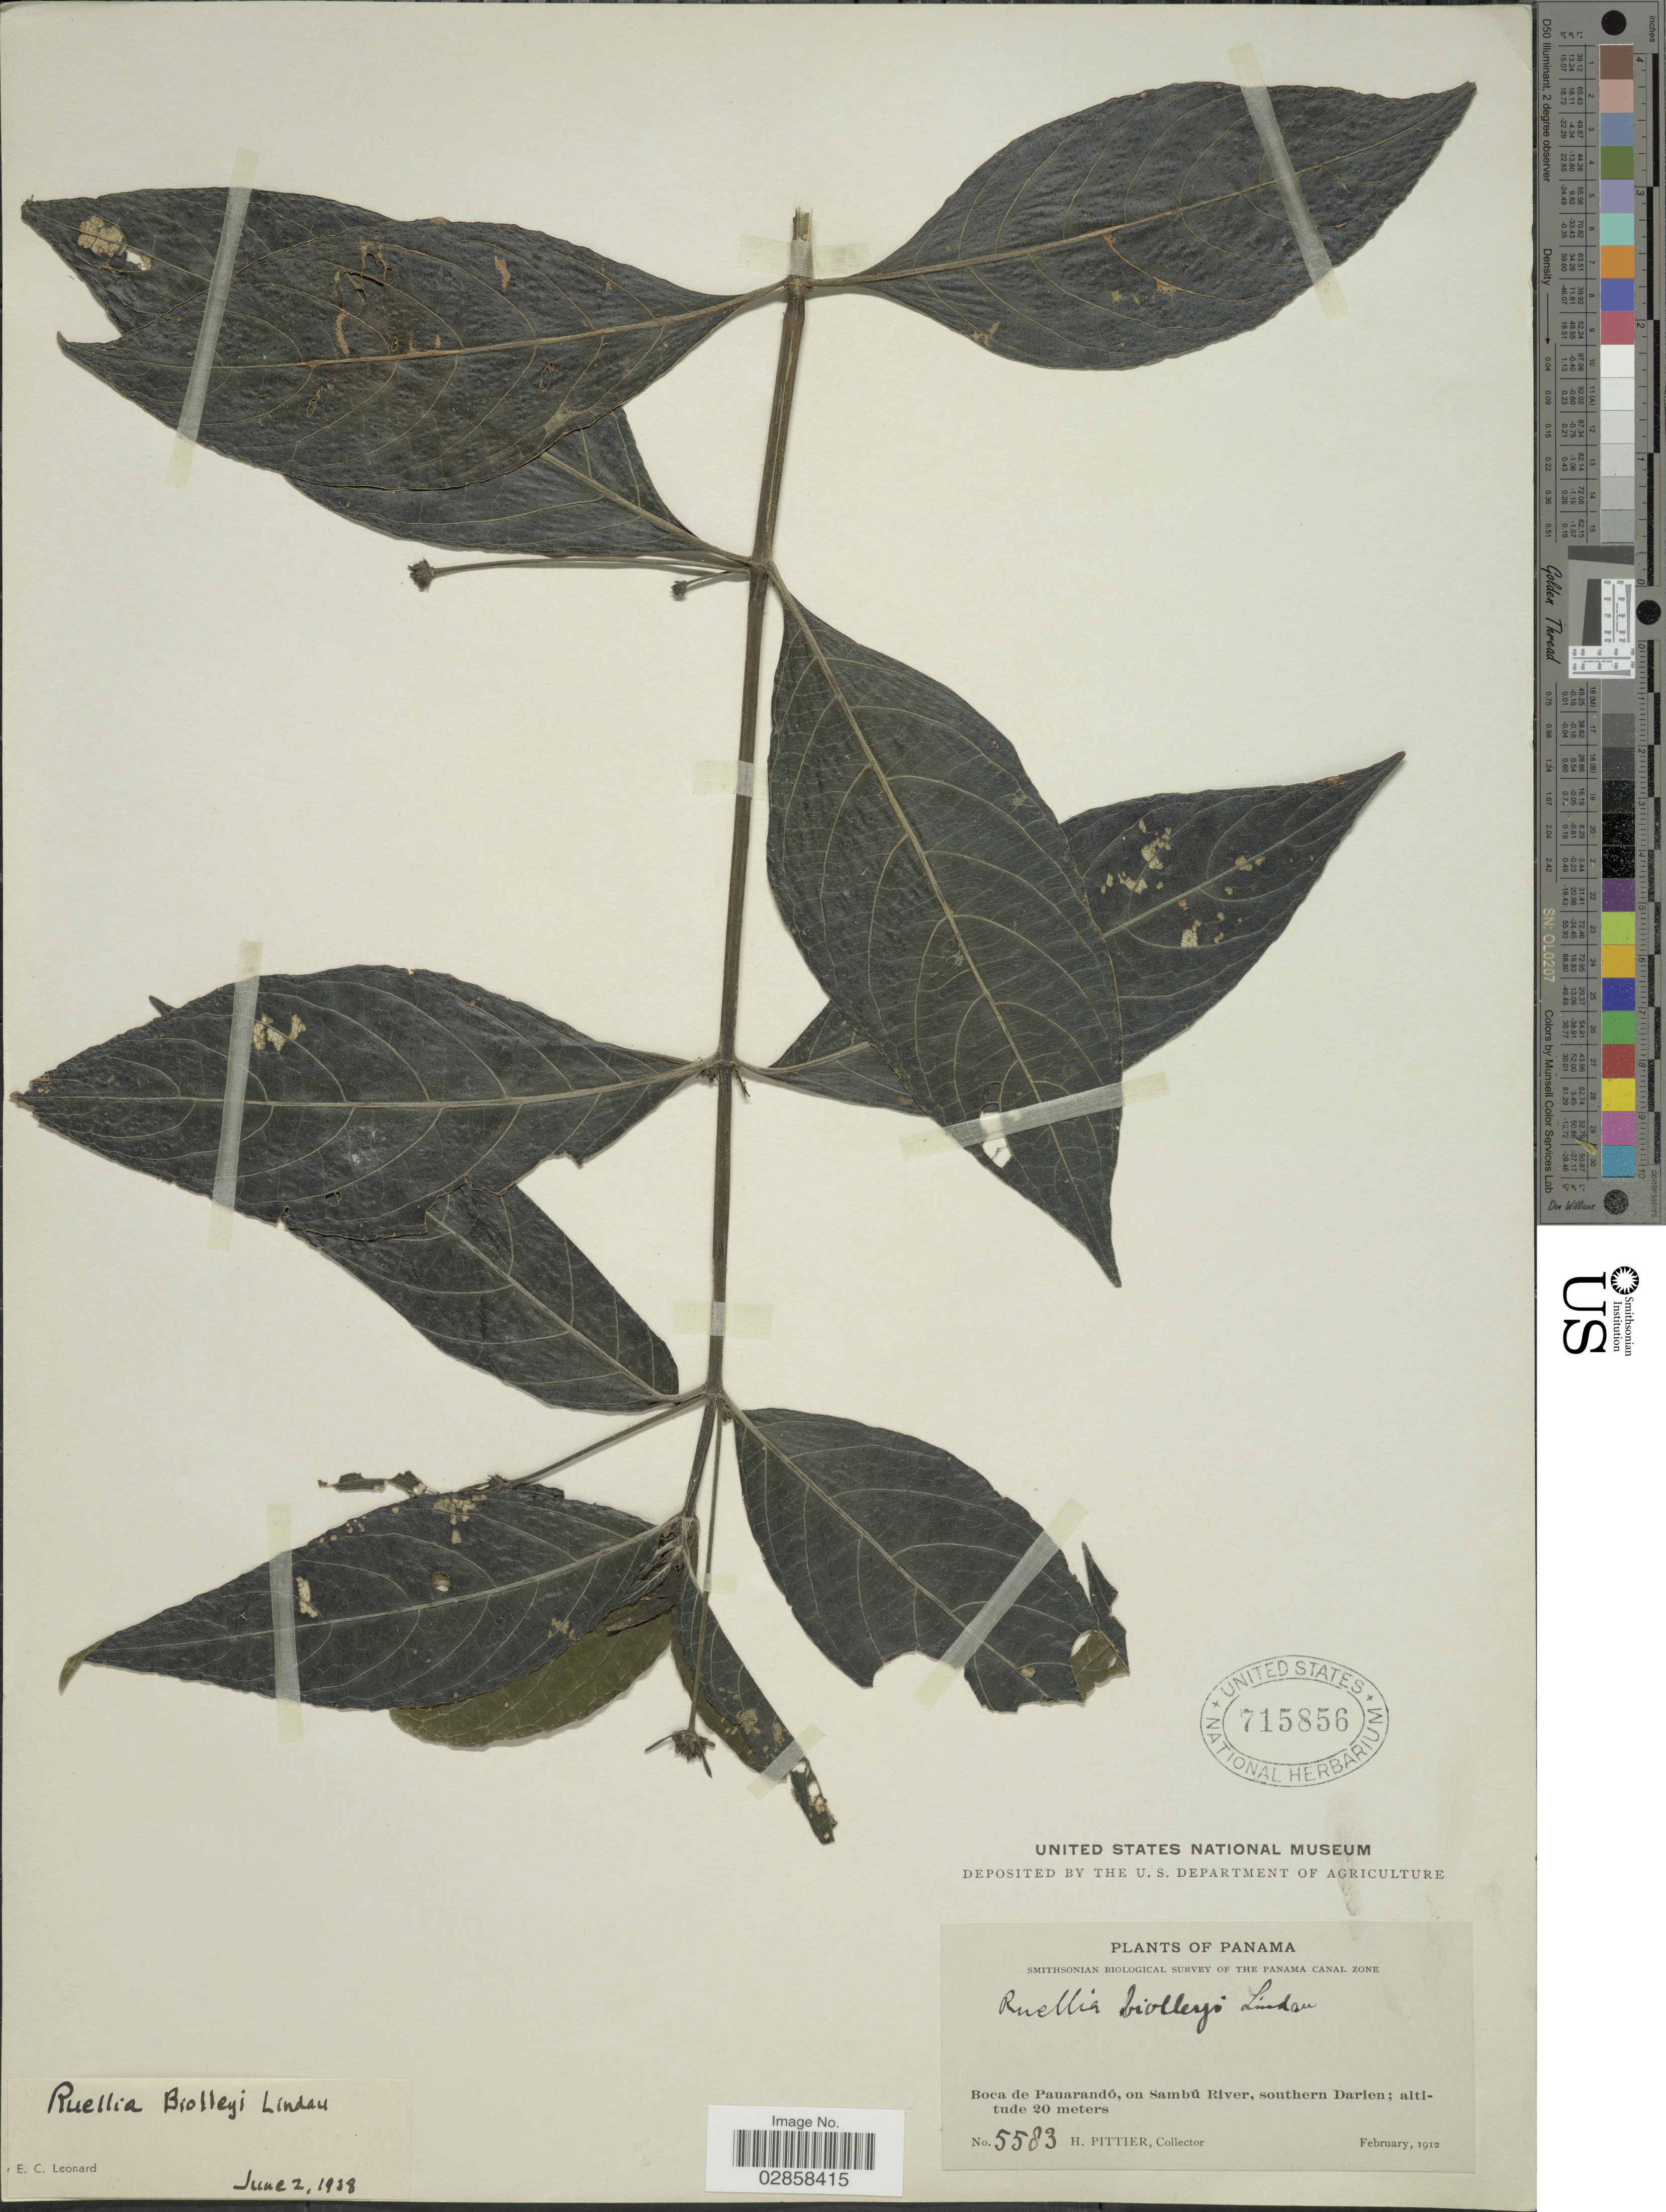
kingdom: Plantae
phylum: Tracheophyta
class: Magnoliopsida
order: Lamiales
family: Acanthaceae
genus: Ruellia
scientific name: Ruellia biolleyi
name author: Lindau in Pittier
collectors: H. F. Pittier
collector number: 5583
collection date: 1912-02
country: Panama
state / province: Darién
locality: Boca de Pauarandó, on Sambú River, southern Darien.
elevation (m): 20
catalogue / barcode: US 715856